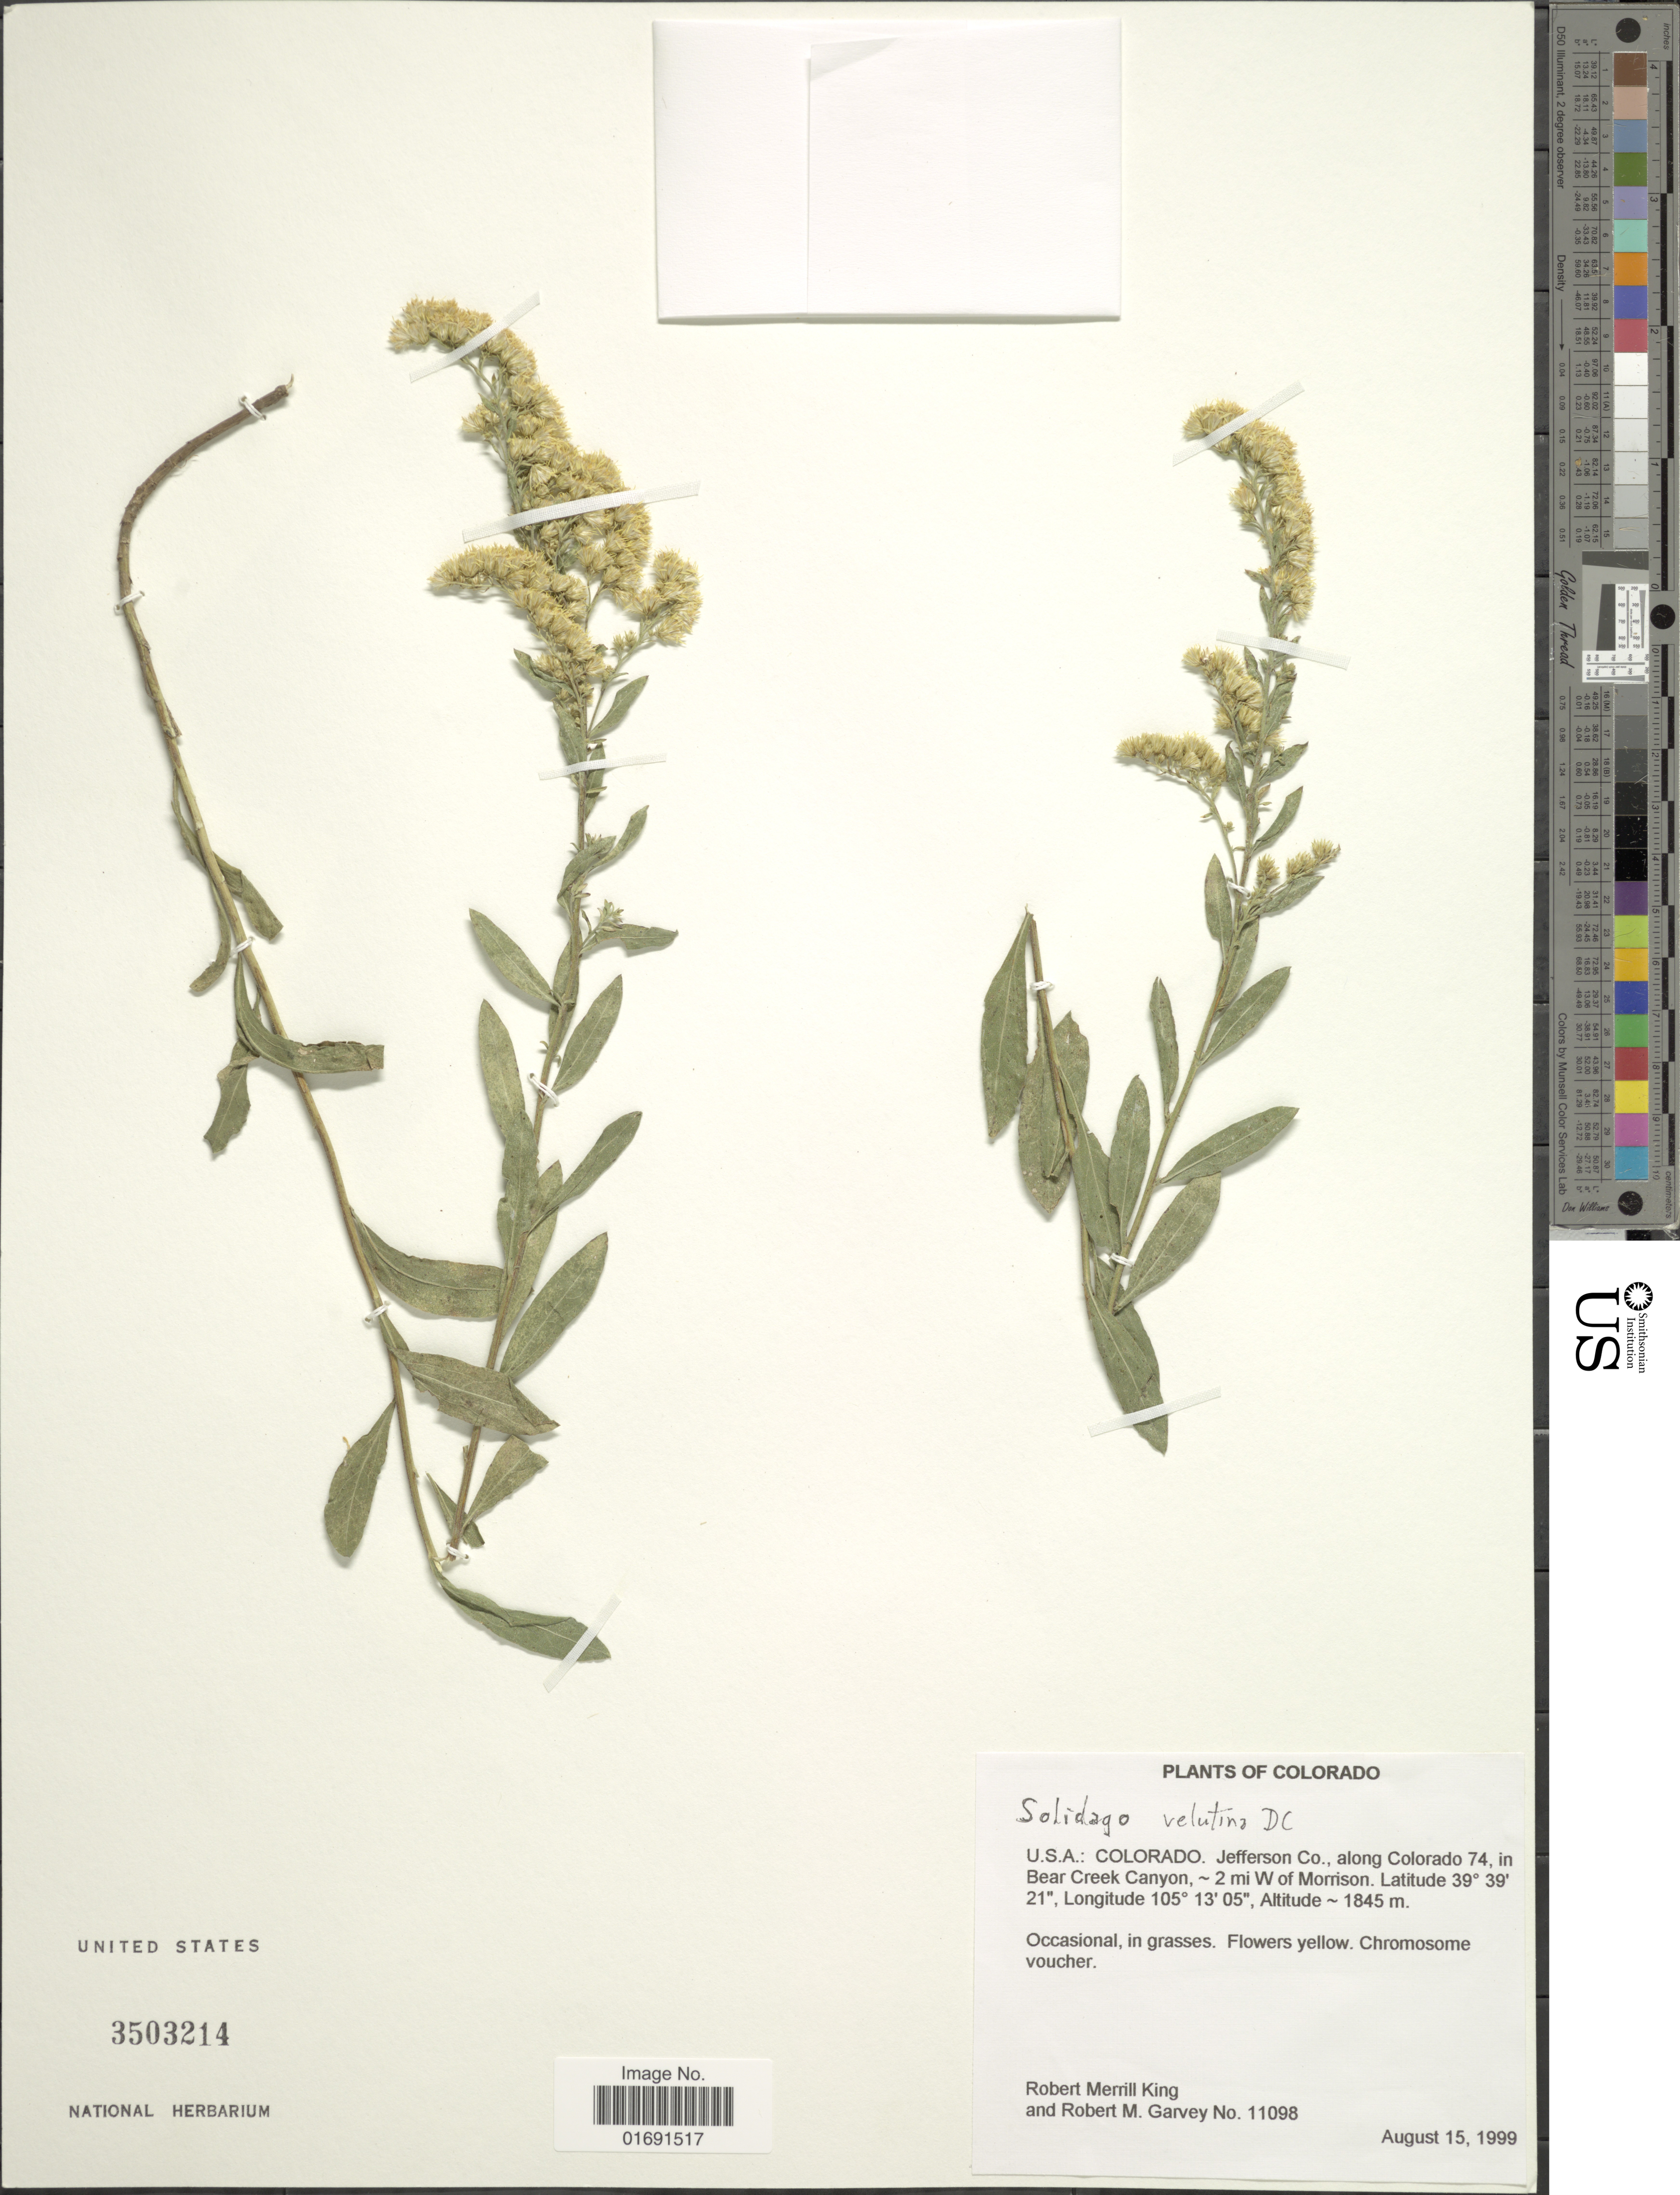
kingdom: Plantae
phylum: Tracheophyta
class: Magnoliopsida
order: Asterales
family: Asteraceae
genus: Solidago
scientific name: Solidago velutina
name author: DC.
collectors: R. M. King & R. Garvey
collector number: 11098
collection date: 1999-08-15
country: United States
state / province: Colorado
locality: U. S. A., Jefferson Co., along Colorado 74, in Bear Creek Canyon, -2 mi W of Morrison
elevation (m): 1845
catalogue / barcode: US 3503214